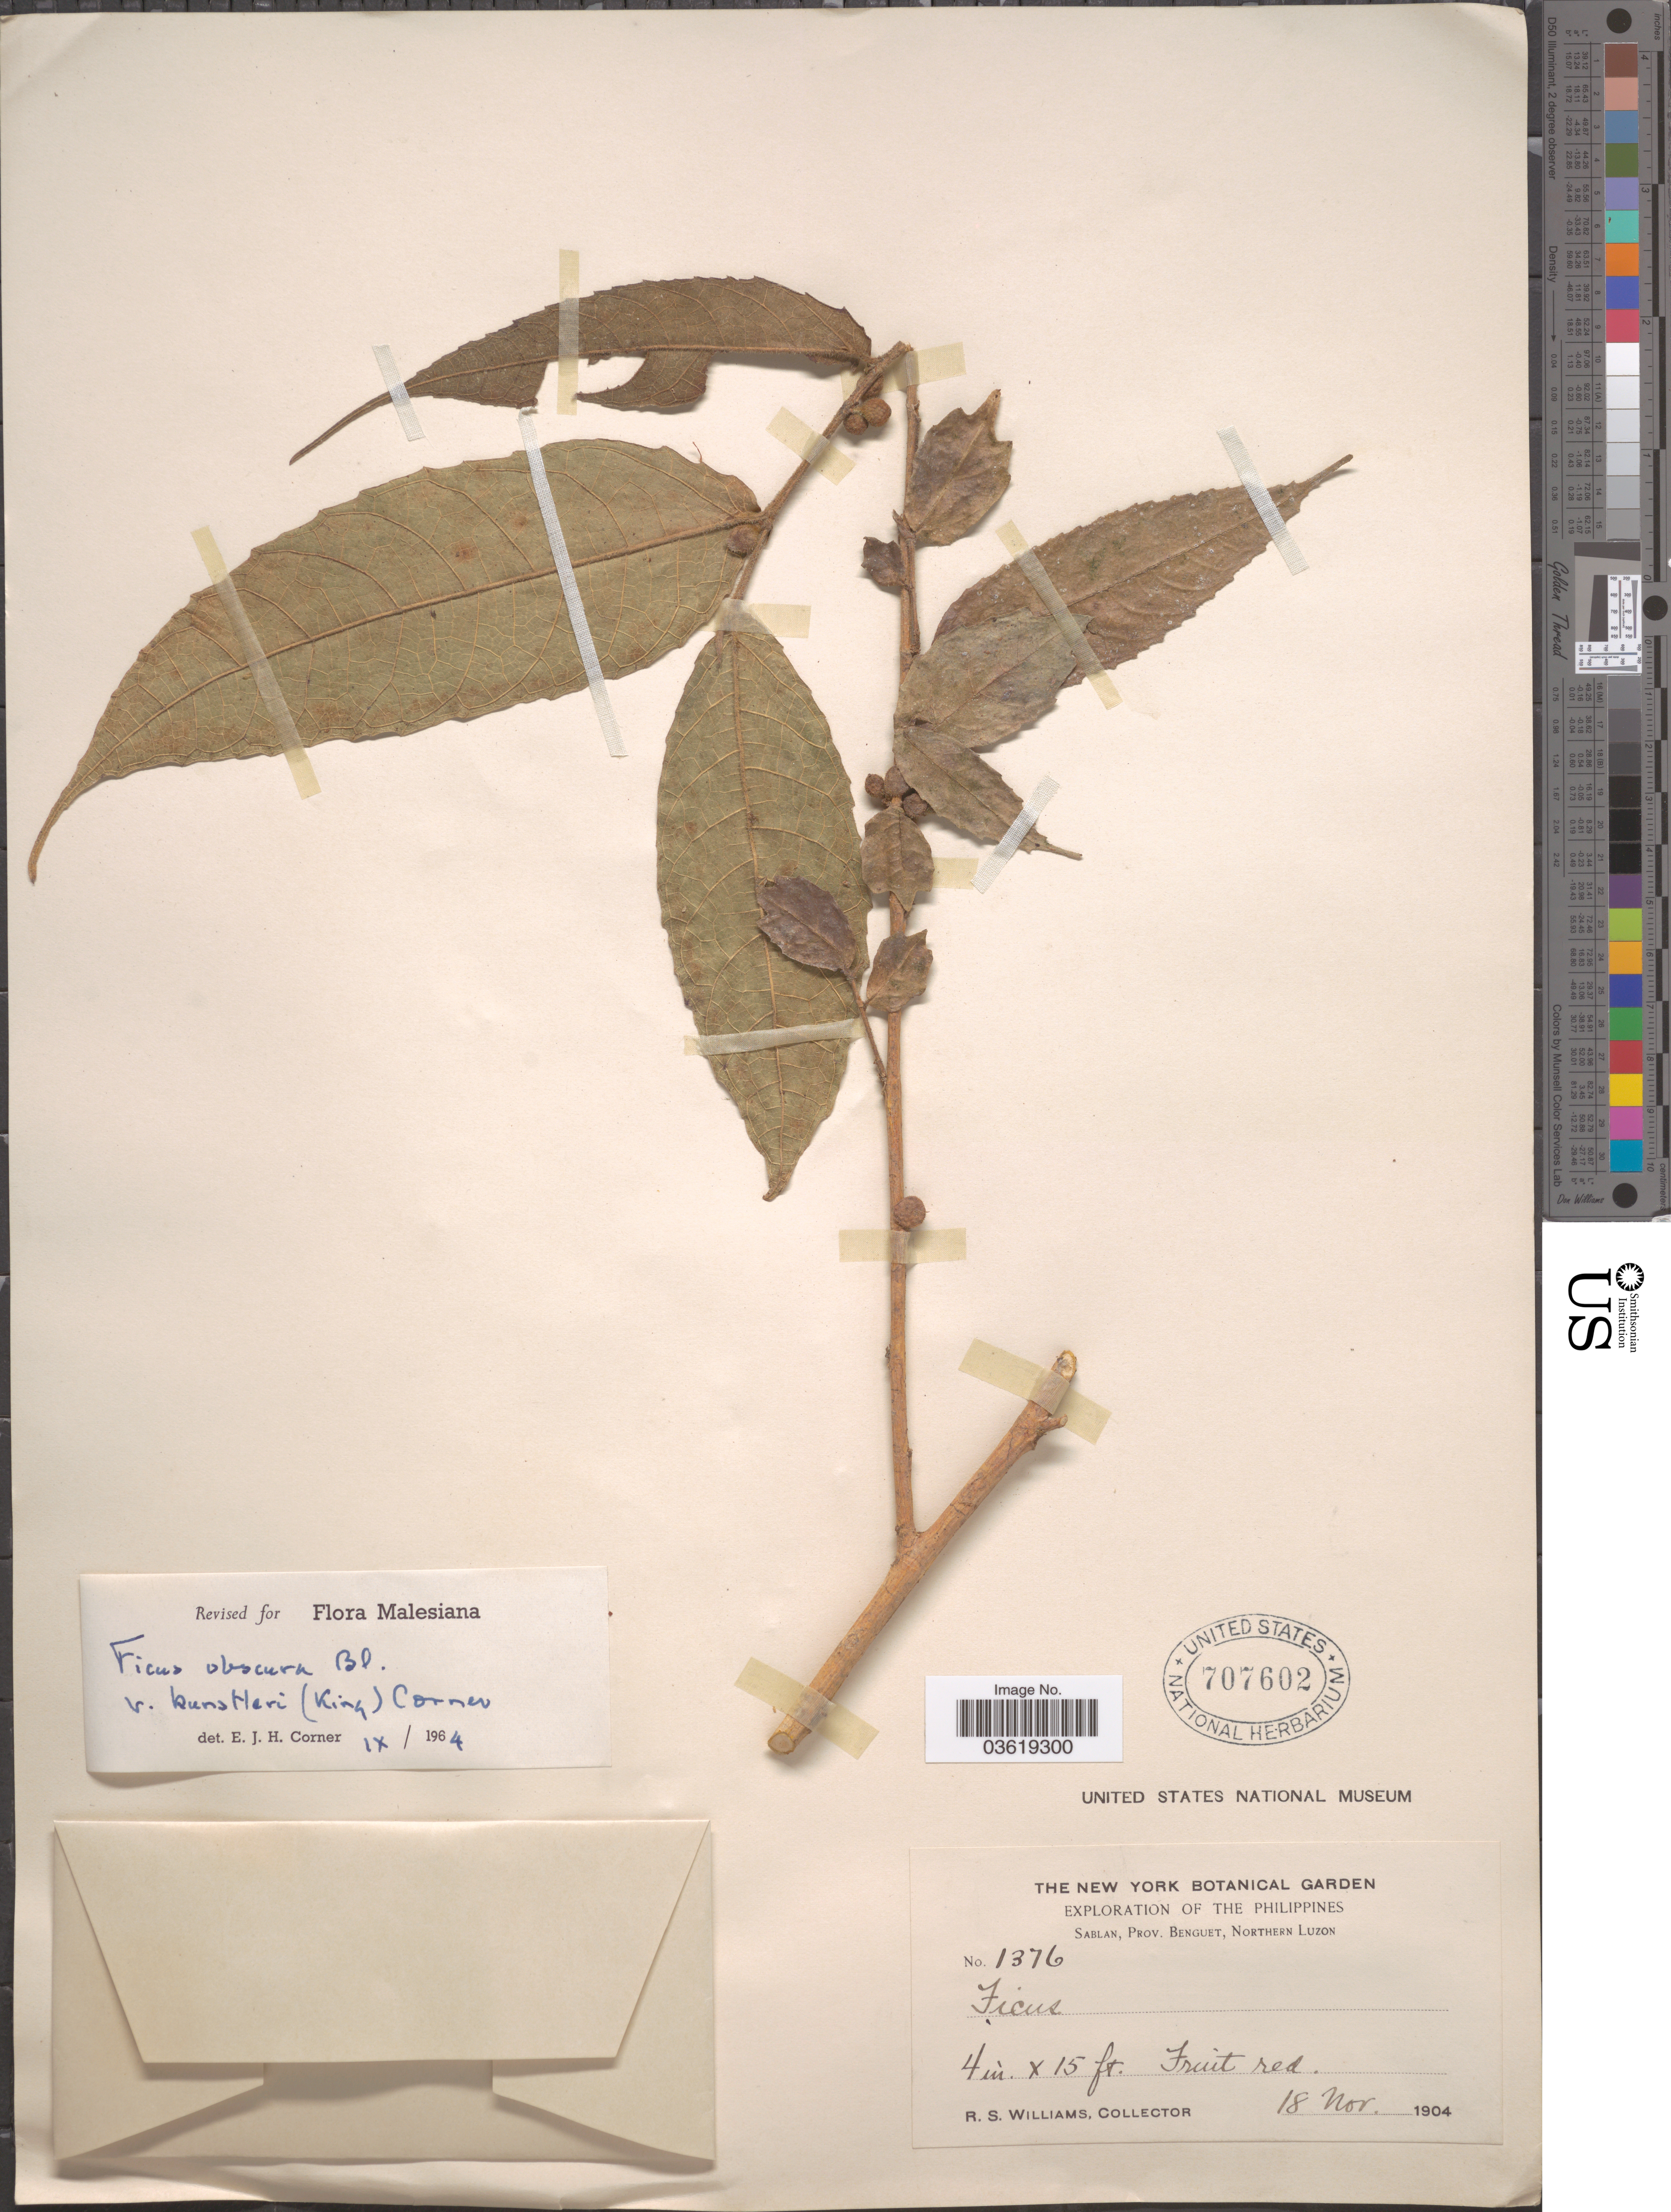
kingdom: Plantae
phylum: Tracheophyta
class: Magnoliopsida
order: Rosales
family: Moraceae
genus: Ficus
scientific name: Ficus obscura var. kunstleri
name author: Blume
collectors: R. S. Williams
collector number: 1376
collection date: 1904-11-18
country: Philippines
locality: Sablan, Prov. Benguet, Northern Luzon.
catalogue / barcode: US 707602